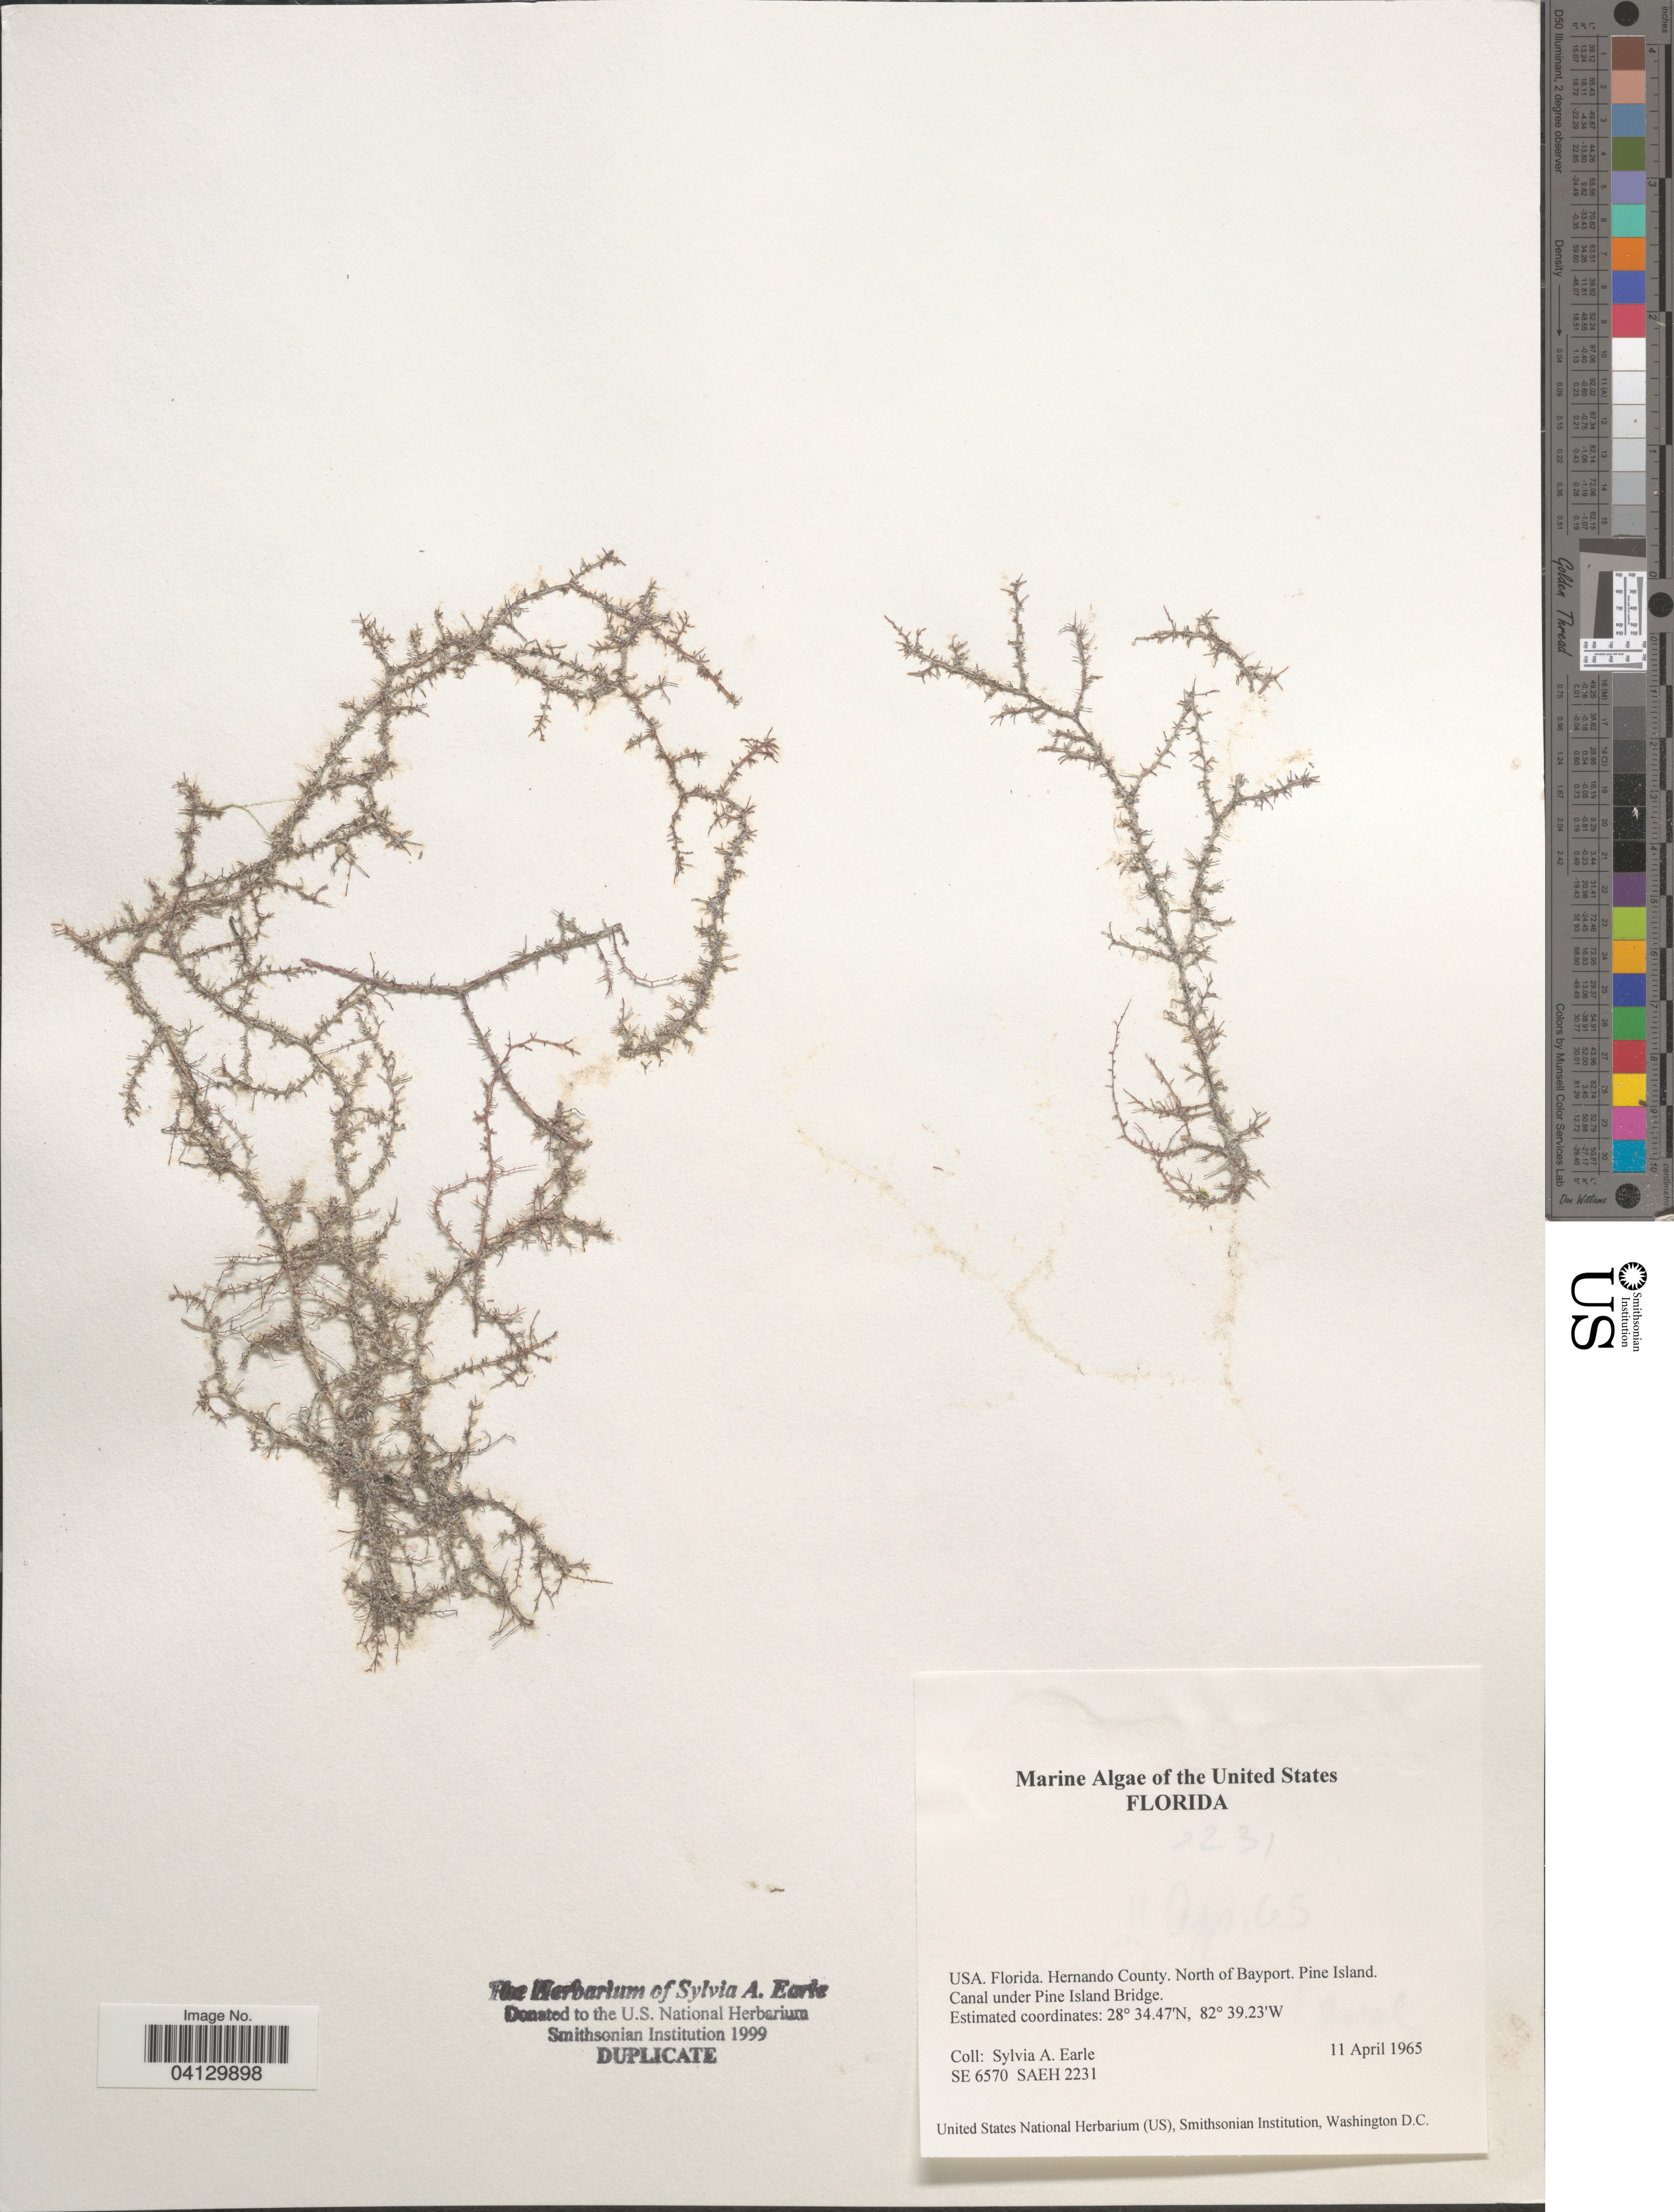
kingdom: Plantae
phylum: Rhodophyta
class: Florideophyceae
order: Corallinales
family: Corallinaceae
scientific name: Crustose Coralline Algae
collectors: S. A. Earle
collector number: SE6570/SAEH2231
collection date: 1965-04-11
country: United States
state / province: Florida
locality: Hernando County. North of Bayport. Pine Island. Canal under Pine Island Bridge.